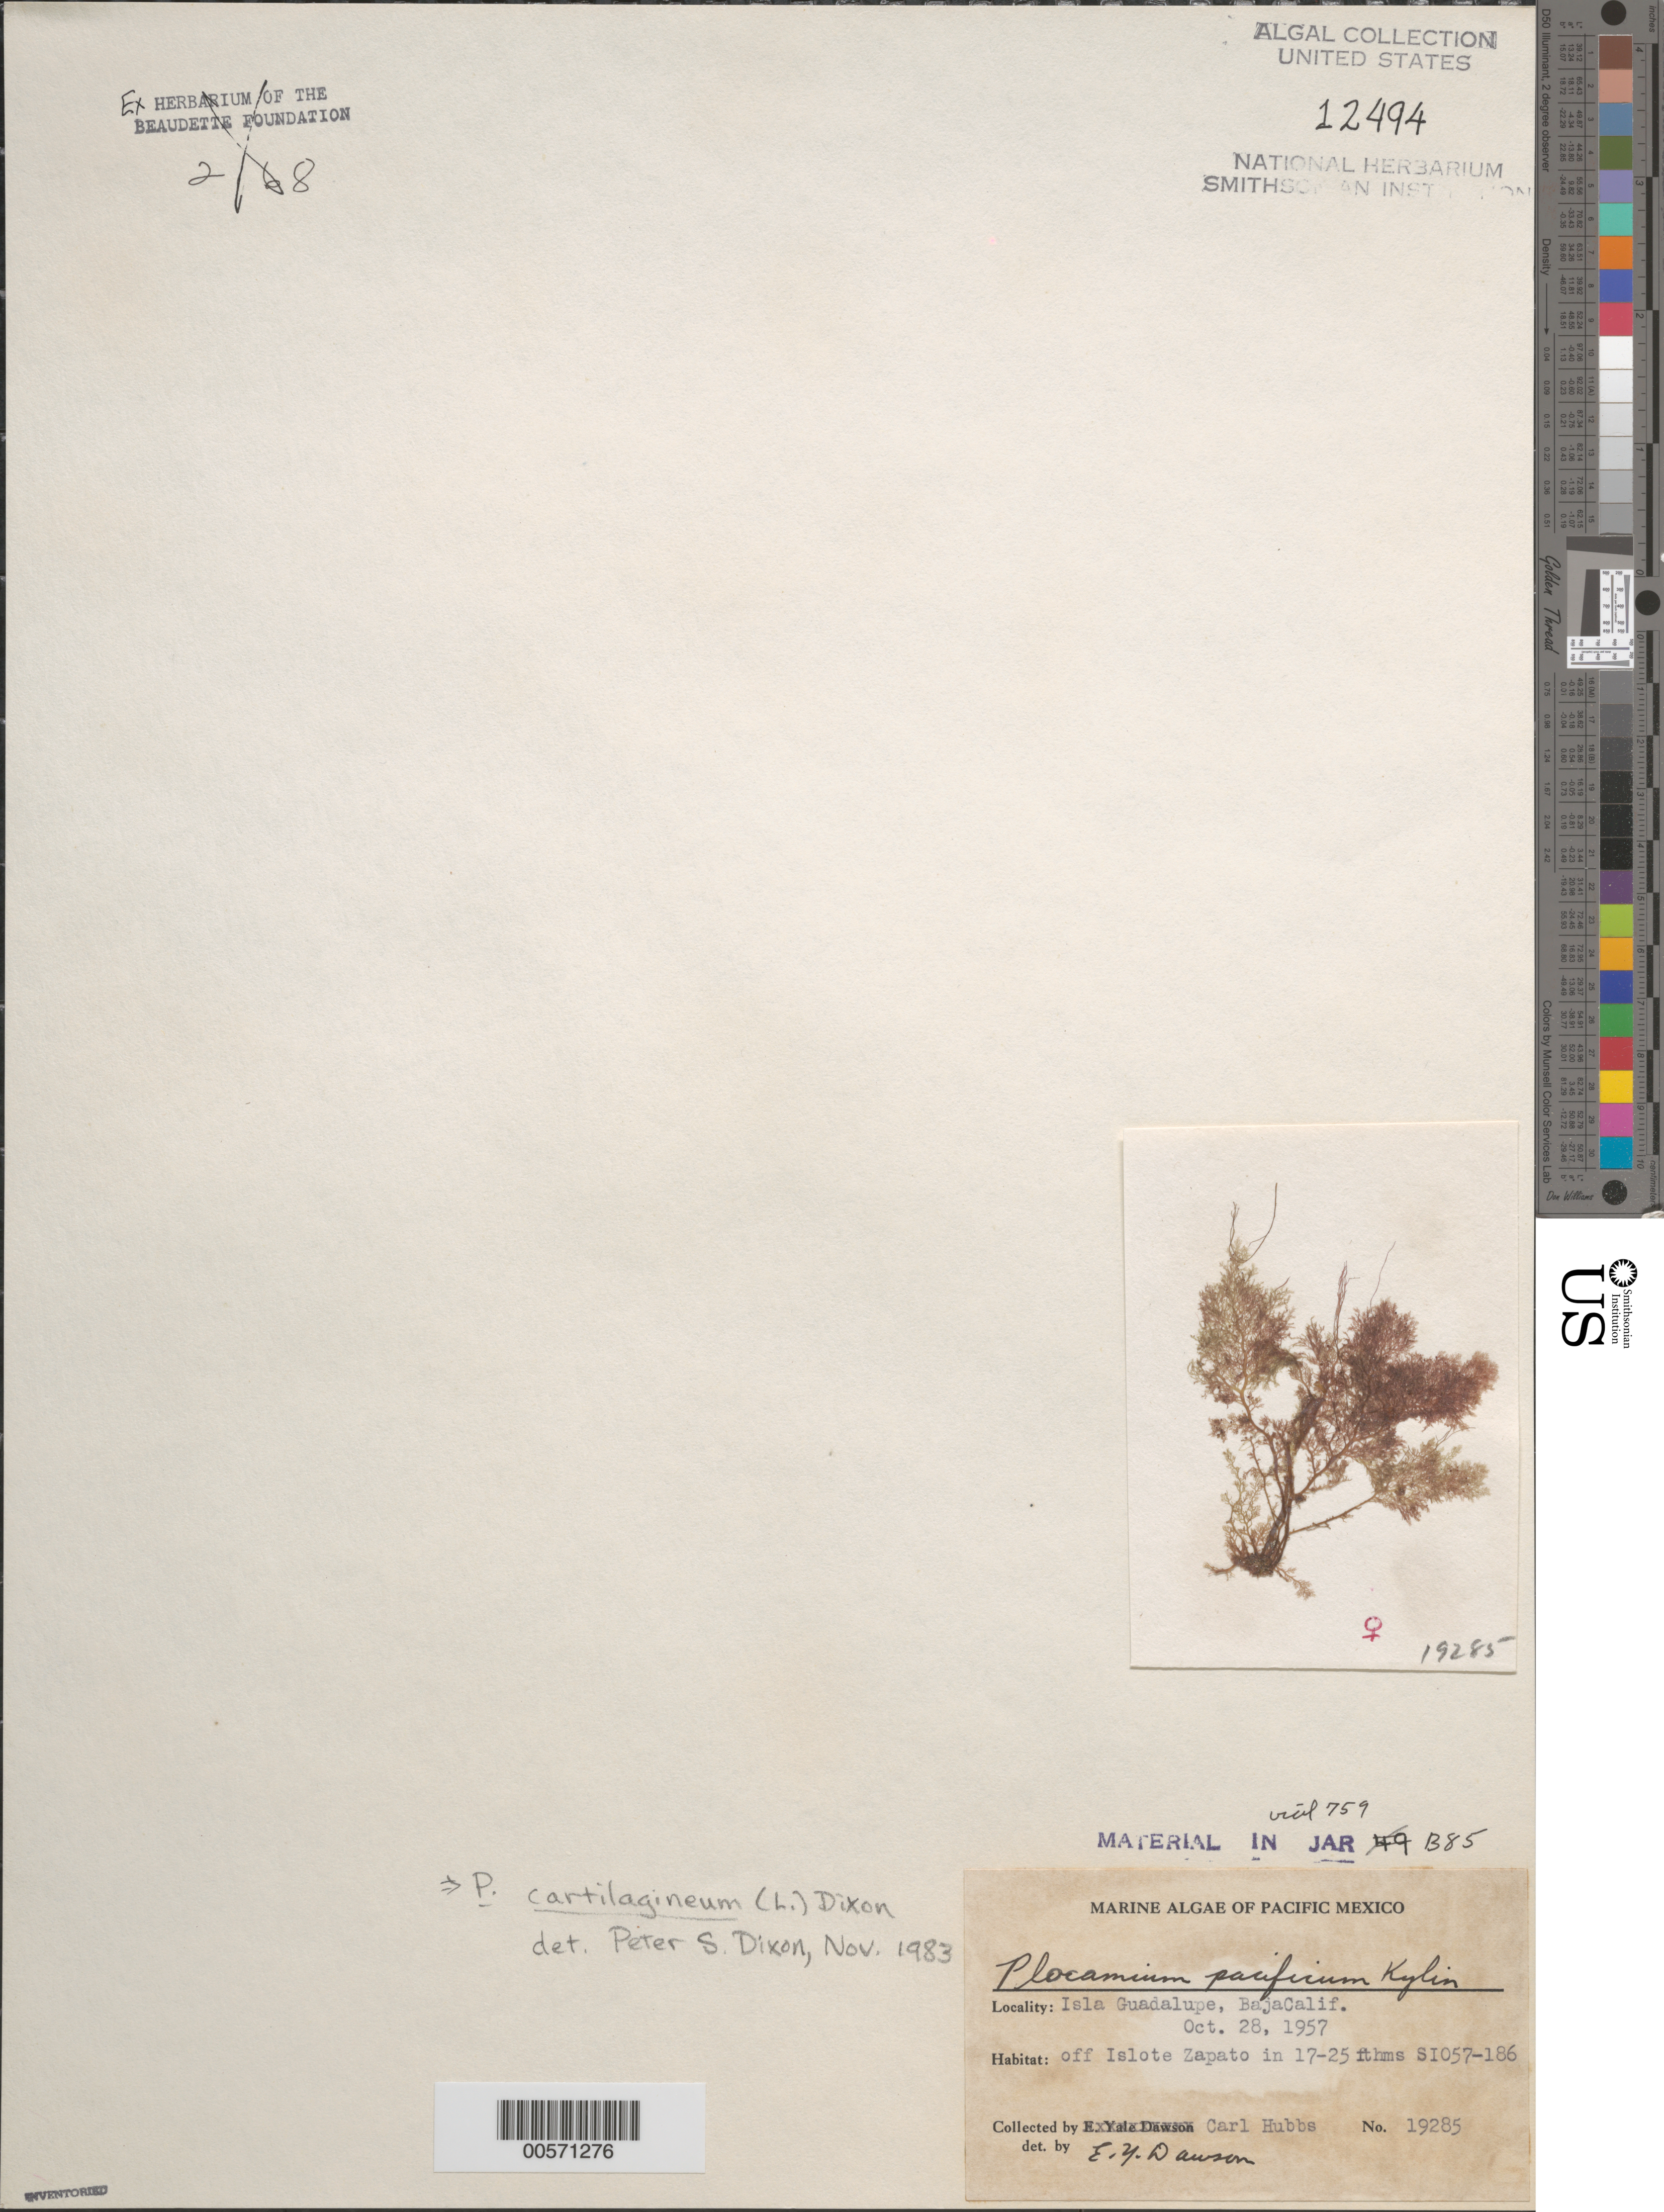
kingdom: Plantae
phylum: Rhodophyta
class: Florideophyceae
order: Plocamiales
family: Plocamiaceae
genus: Plocamium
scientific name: Plocamium cartilagineum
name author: (L.) P.S. Dixon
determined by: Dixon, P. S.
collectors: C. Hubbs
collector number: EYD 19285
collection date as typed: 28 Oct 1957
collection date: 1957-10-28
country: Mexico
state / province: Baja California Norte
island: Isla Guadalupe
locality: Off Islote Zapato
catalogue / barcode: US 12494